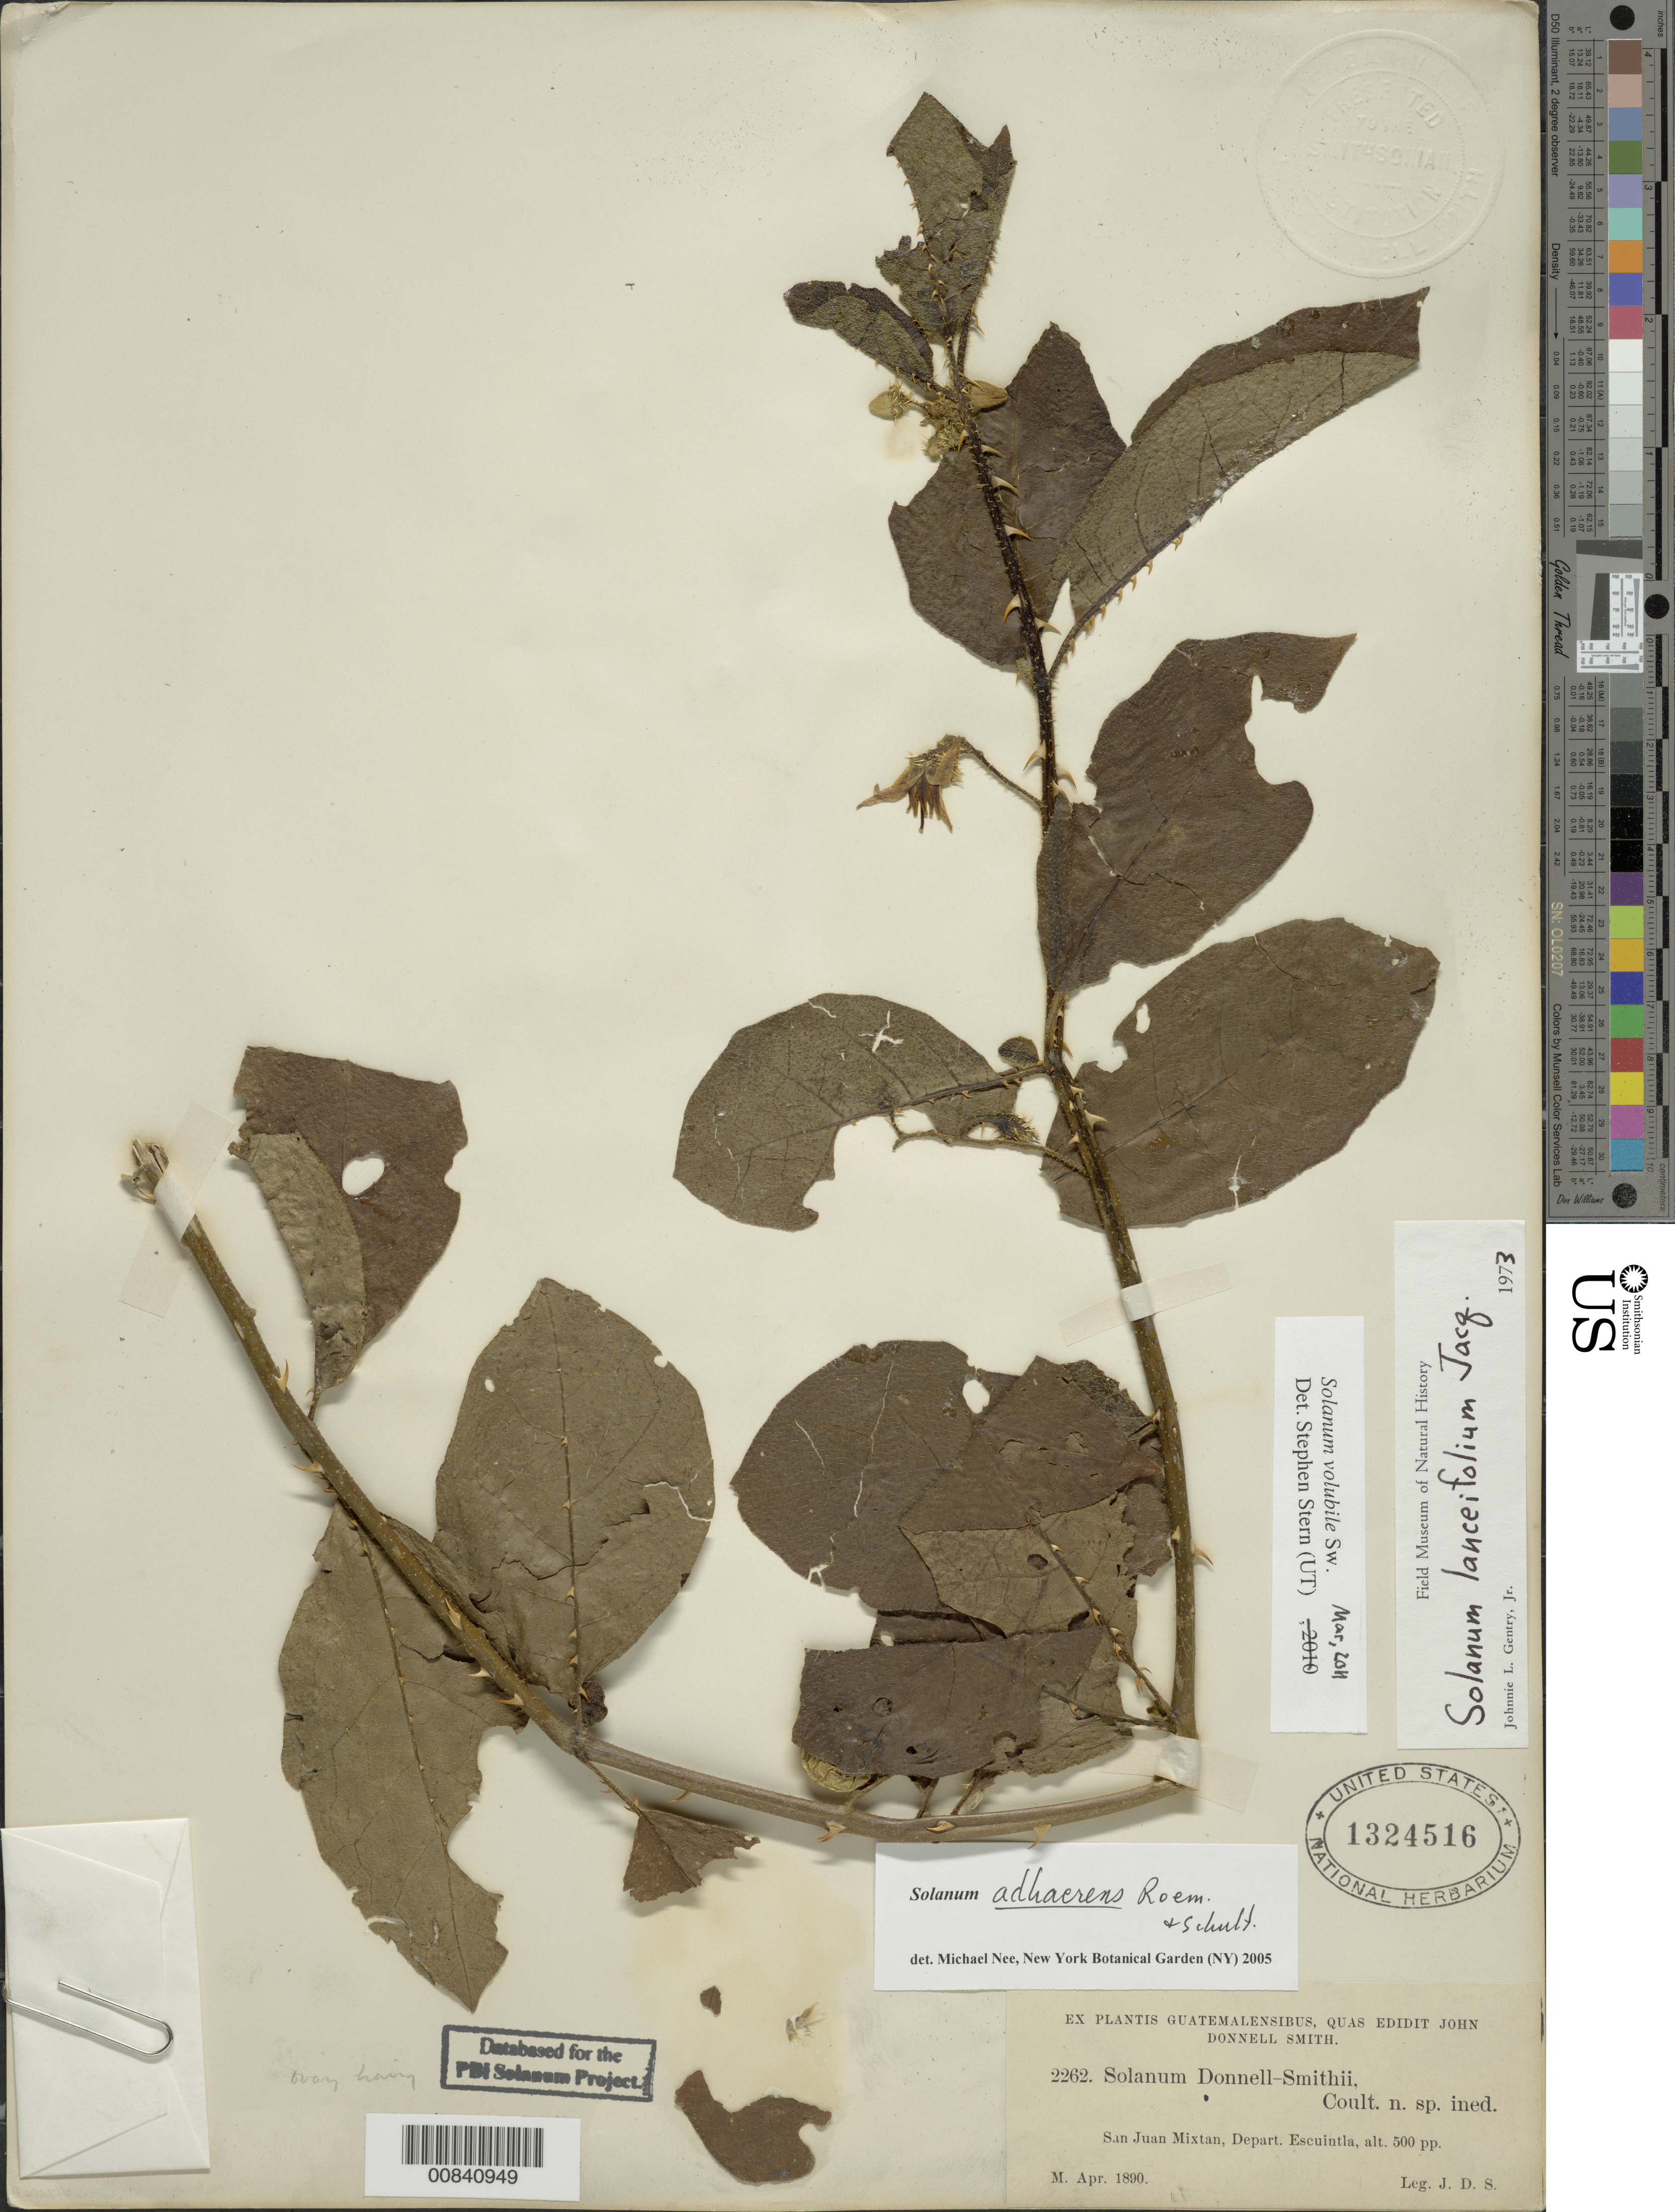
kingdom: Plantae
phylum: Tracheophyta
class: Magnoliopsida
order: Solanales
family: Solanaceae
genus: Solanum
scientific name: Solanum adhaerens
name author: Roem. & Schult.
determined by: Nee, Michael H.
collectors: J. Donnell Smith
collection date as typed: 1890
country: Guatemala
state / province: Escuintla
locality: San Juan Mixtan.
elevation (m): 152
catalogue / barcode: US 1324516